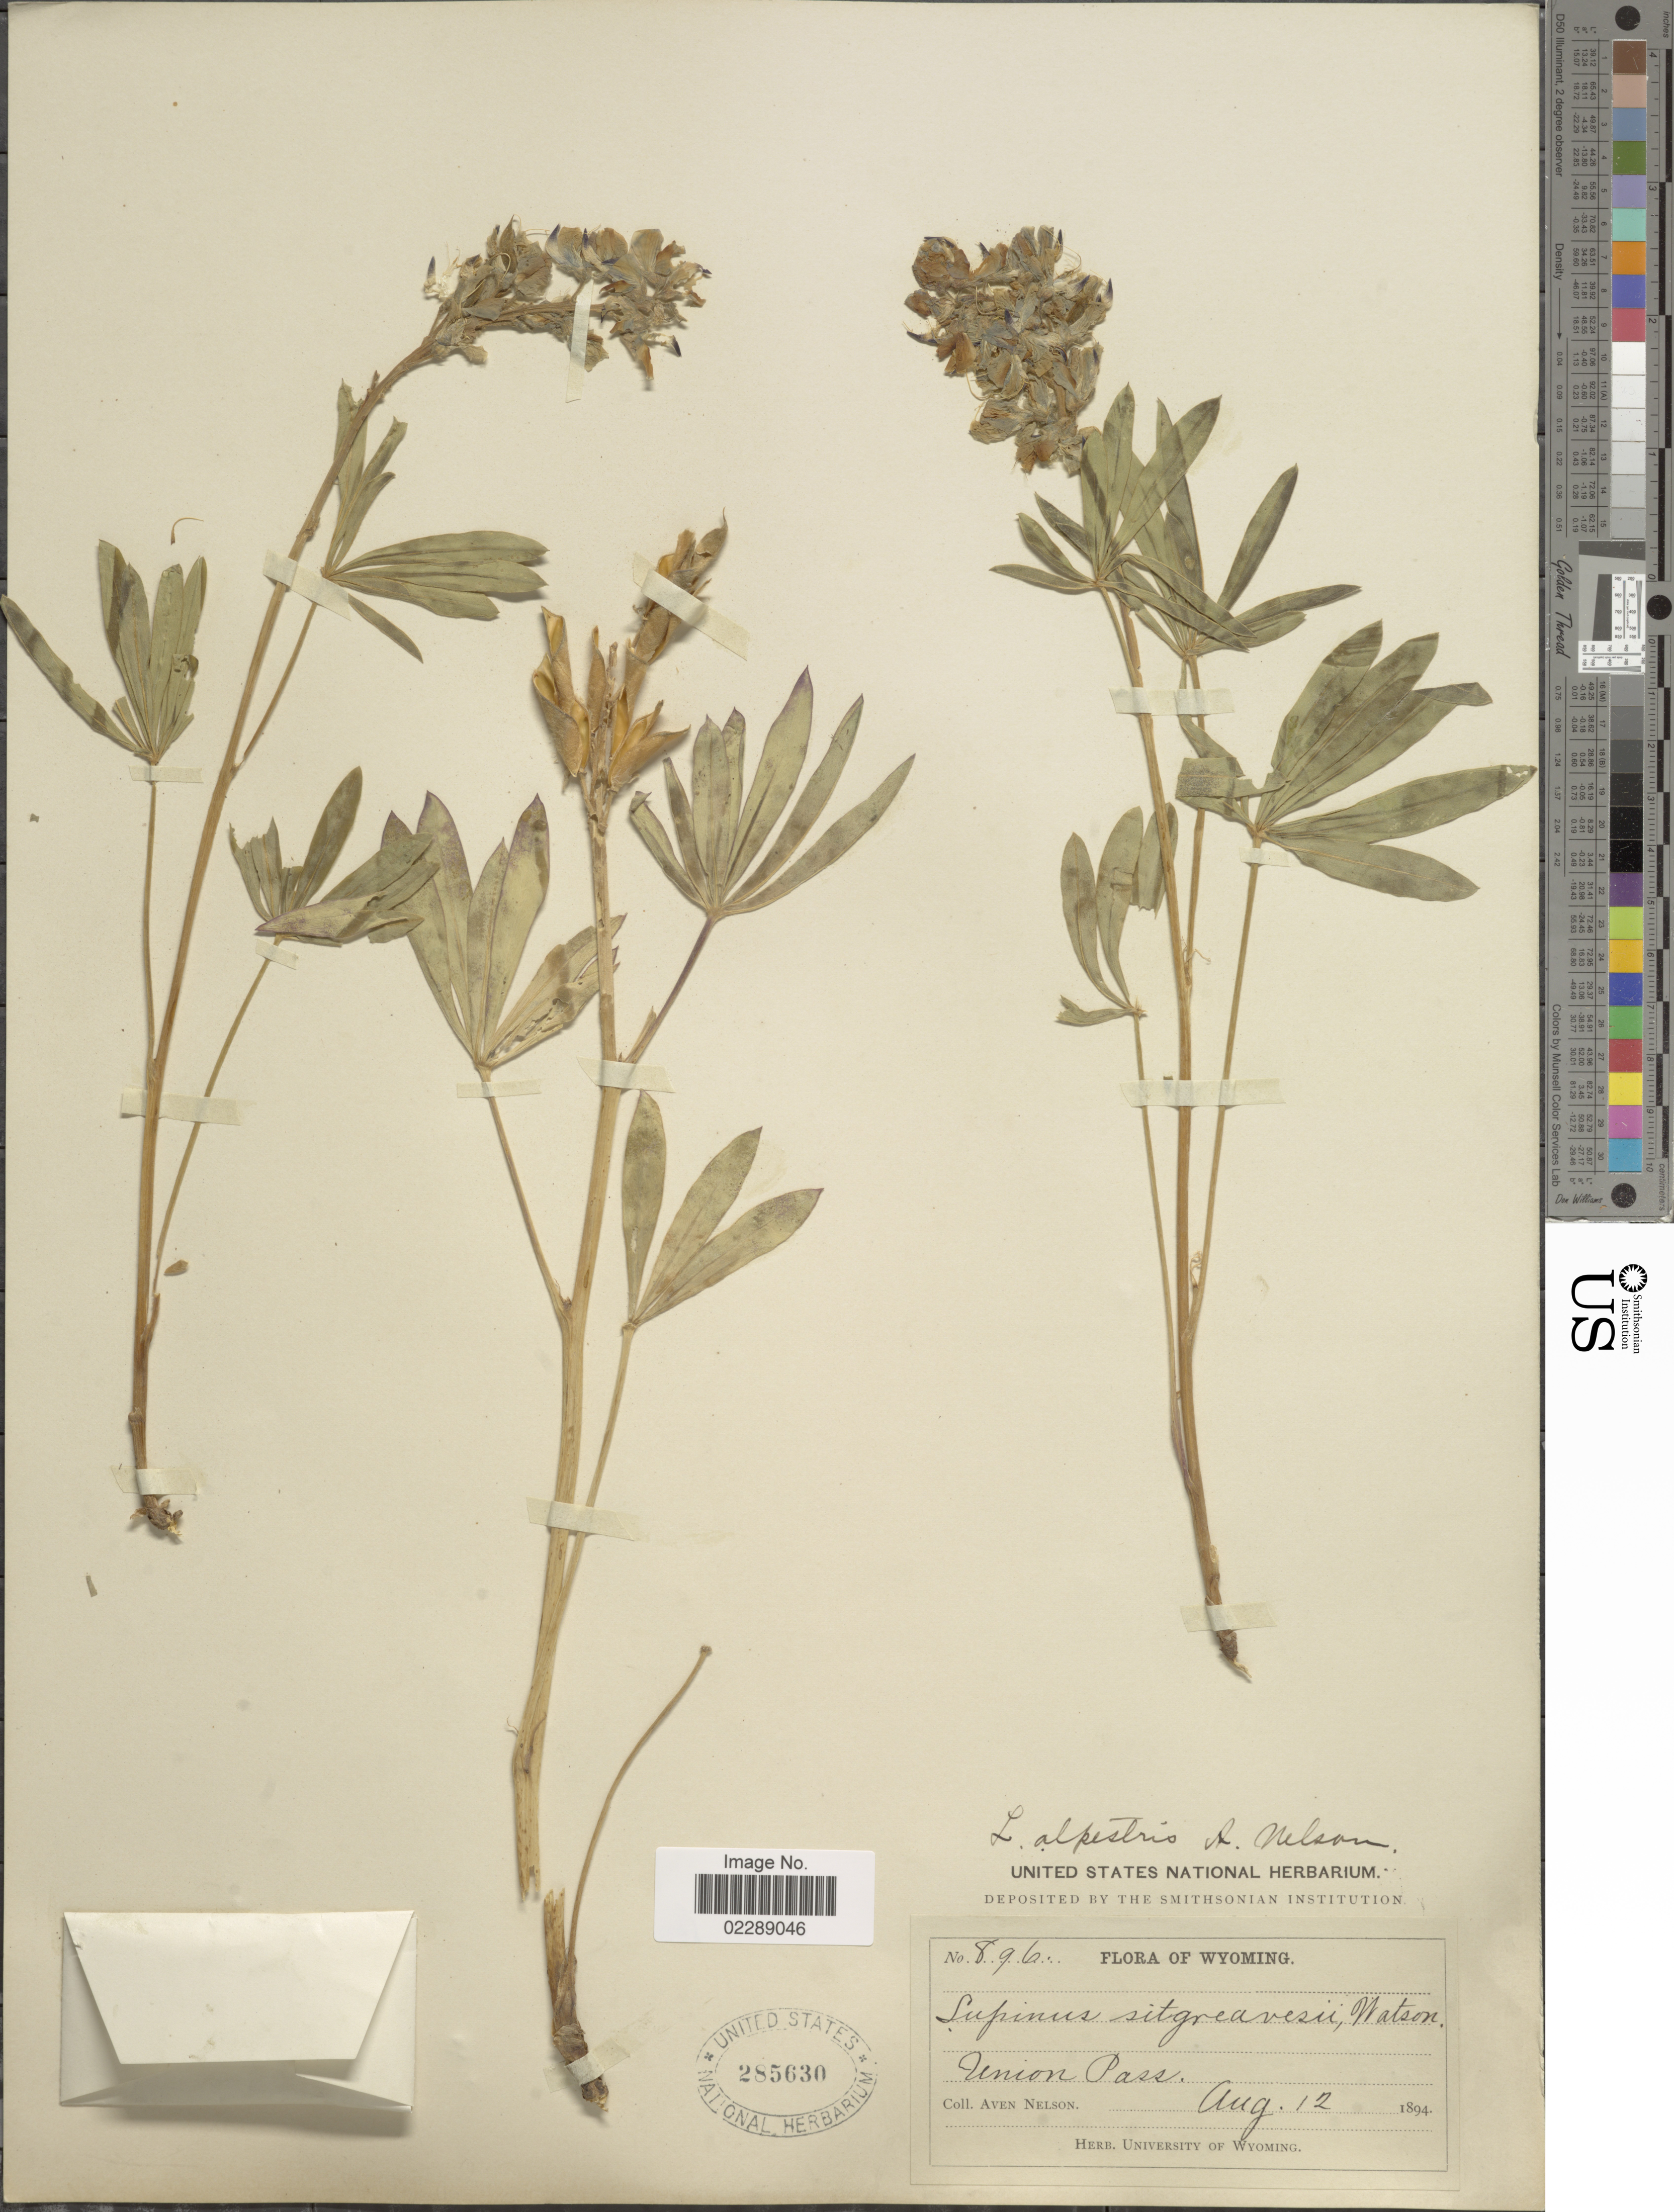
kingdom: Plantae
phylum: Tracheophyta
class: Magnoliopsida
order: Fabales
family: Fabaceae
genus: Lupinus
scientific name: Lupinus alpestris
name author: A. Nelson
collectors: A. Nelson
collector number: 896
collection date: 1894-08-12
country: United States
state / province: Wyoming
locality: Union Pass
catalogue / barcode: US 285630